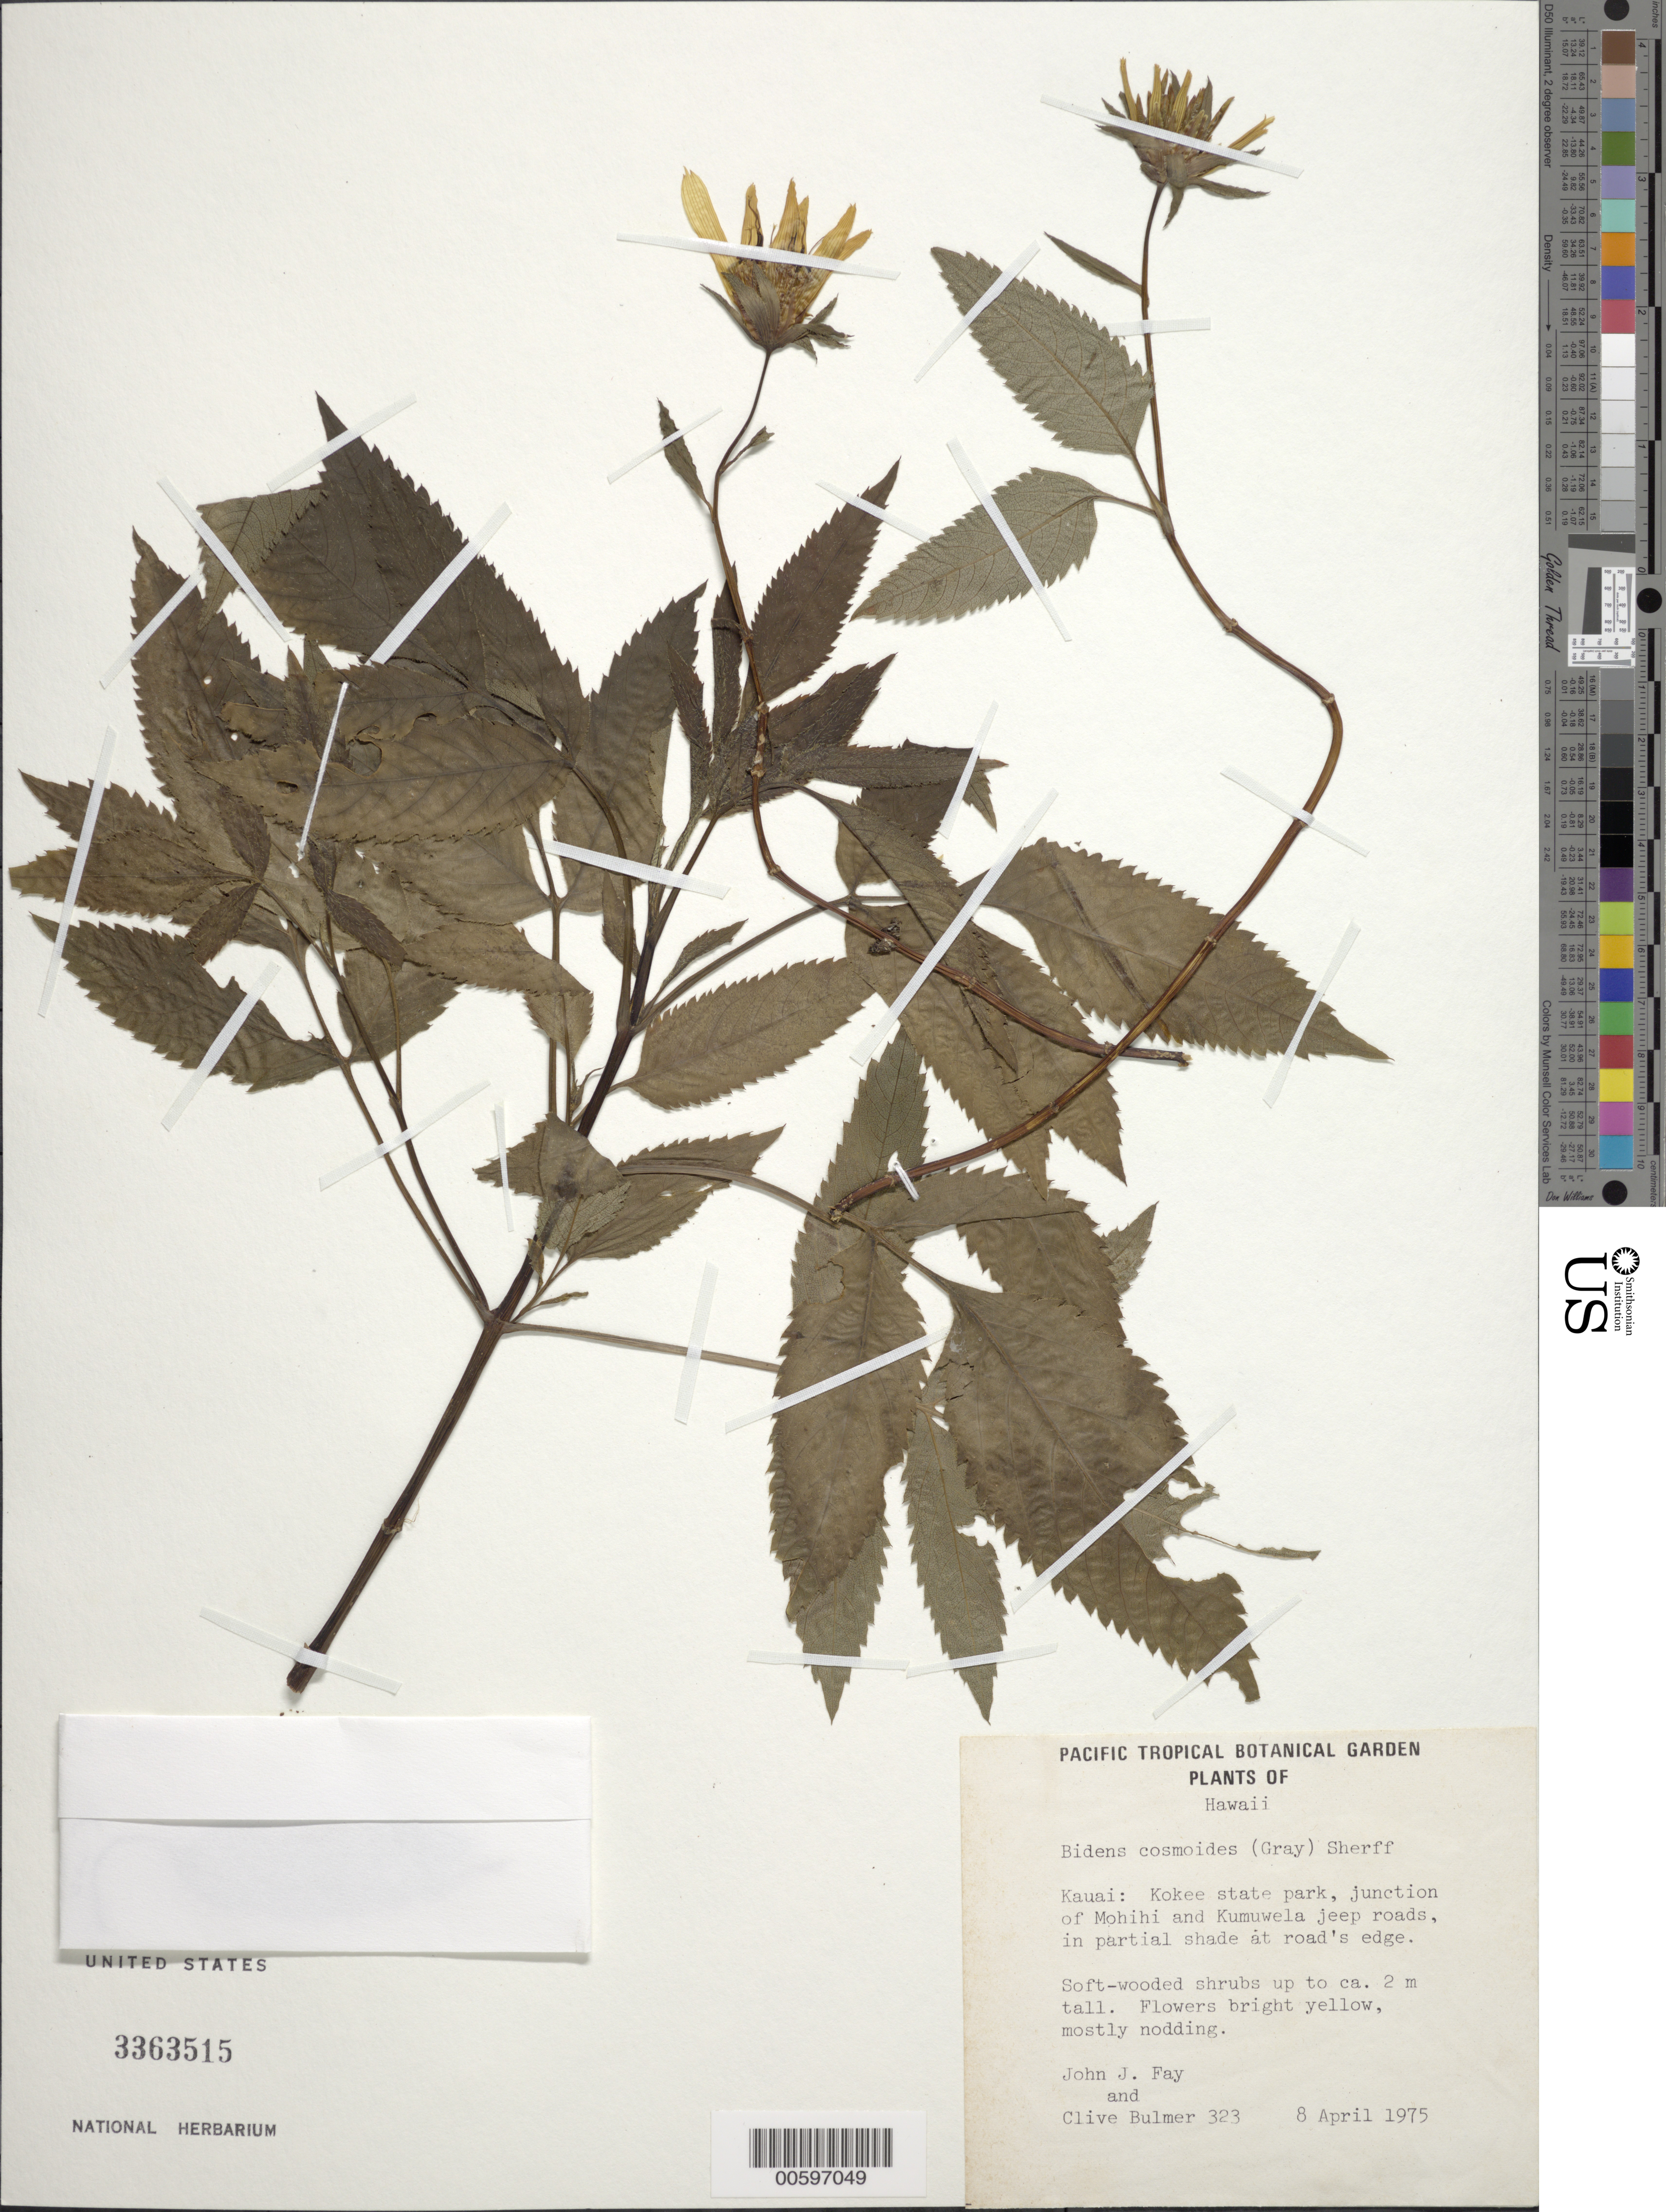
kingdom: Plantae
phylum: Tracheophyta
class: Magnoliopsida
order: Asterales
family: Asteraceae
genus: Bidens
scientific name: Bidens cosmoides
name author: (A. Gray) Sherff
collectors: J. J. Fay & C. Bulmer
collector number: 323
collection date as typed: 8 Apr 1975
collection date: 1975-04-08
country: United States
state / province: Hawaii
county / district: Kauai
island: Kaua'i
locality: Kokee state park, jct of Mohihi and Kumuwela jeep roads.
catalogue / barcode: US 3363515